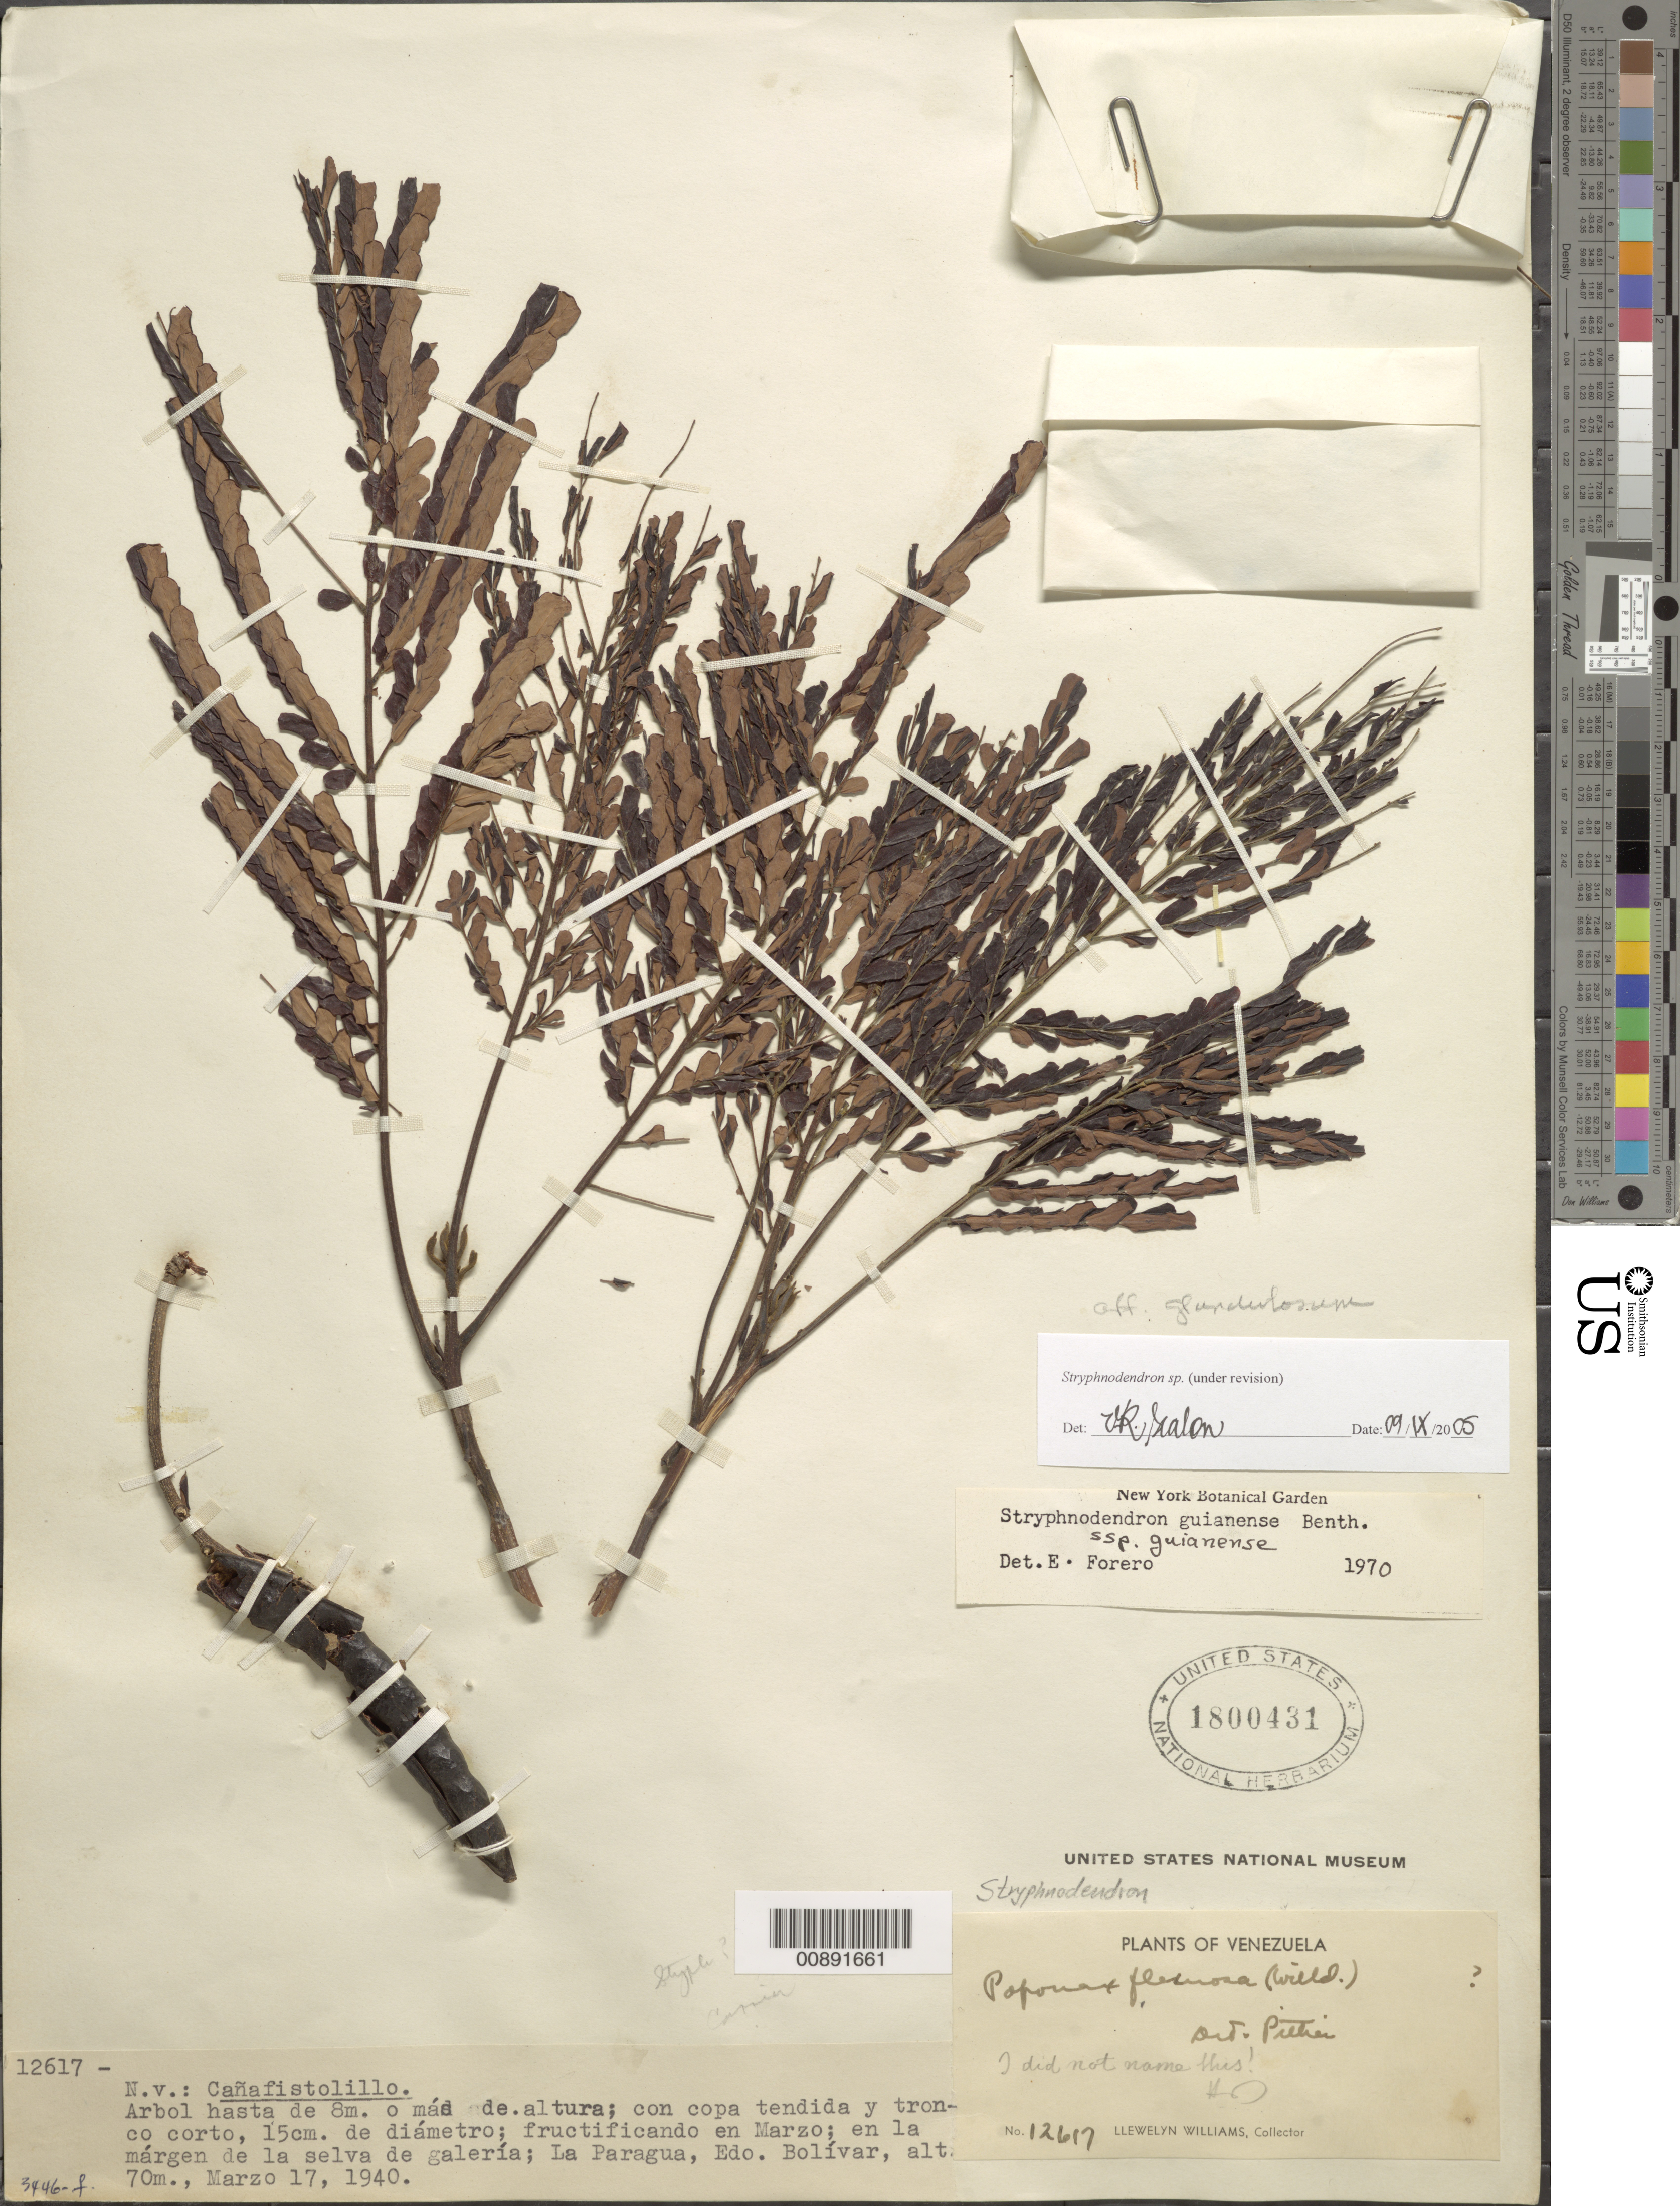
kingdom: Plantae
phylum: Tracheophyta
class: Magnoliopsida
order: Fabales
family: Fabaceae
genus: Stryphnodendron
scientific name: Stryphnodendron sp.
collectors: Ll. Williams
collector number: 12617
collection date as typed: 17-Mar-40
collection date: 1940-03-17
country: Venezuela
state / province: Bolívar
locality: La Paragua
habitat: Margen de la selva de galeria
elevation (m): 70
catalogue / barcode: US 1800431